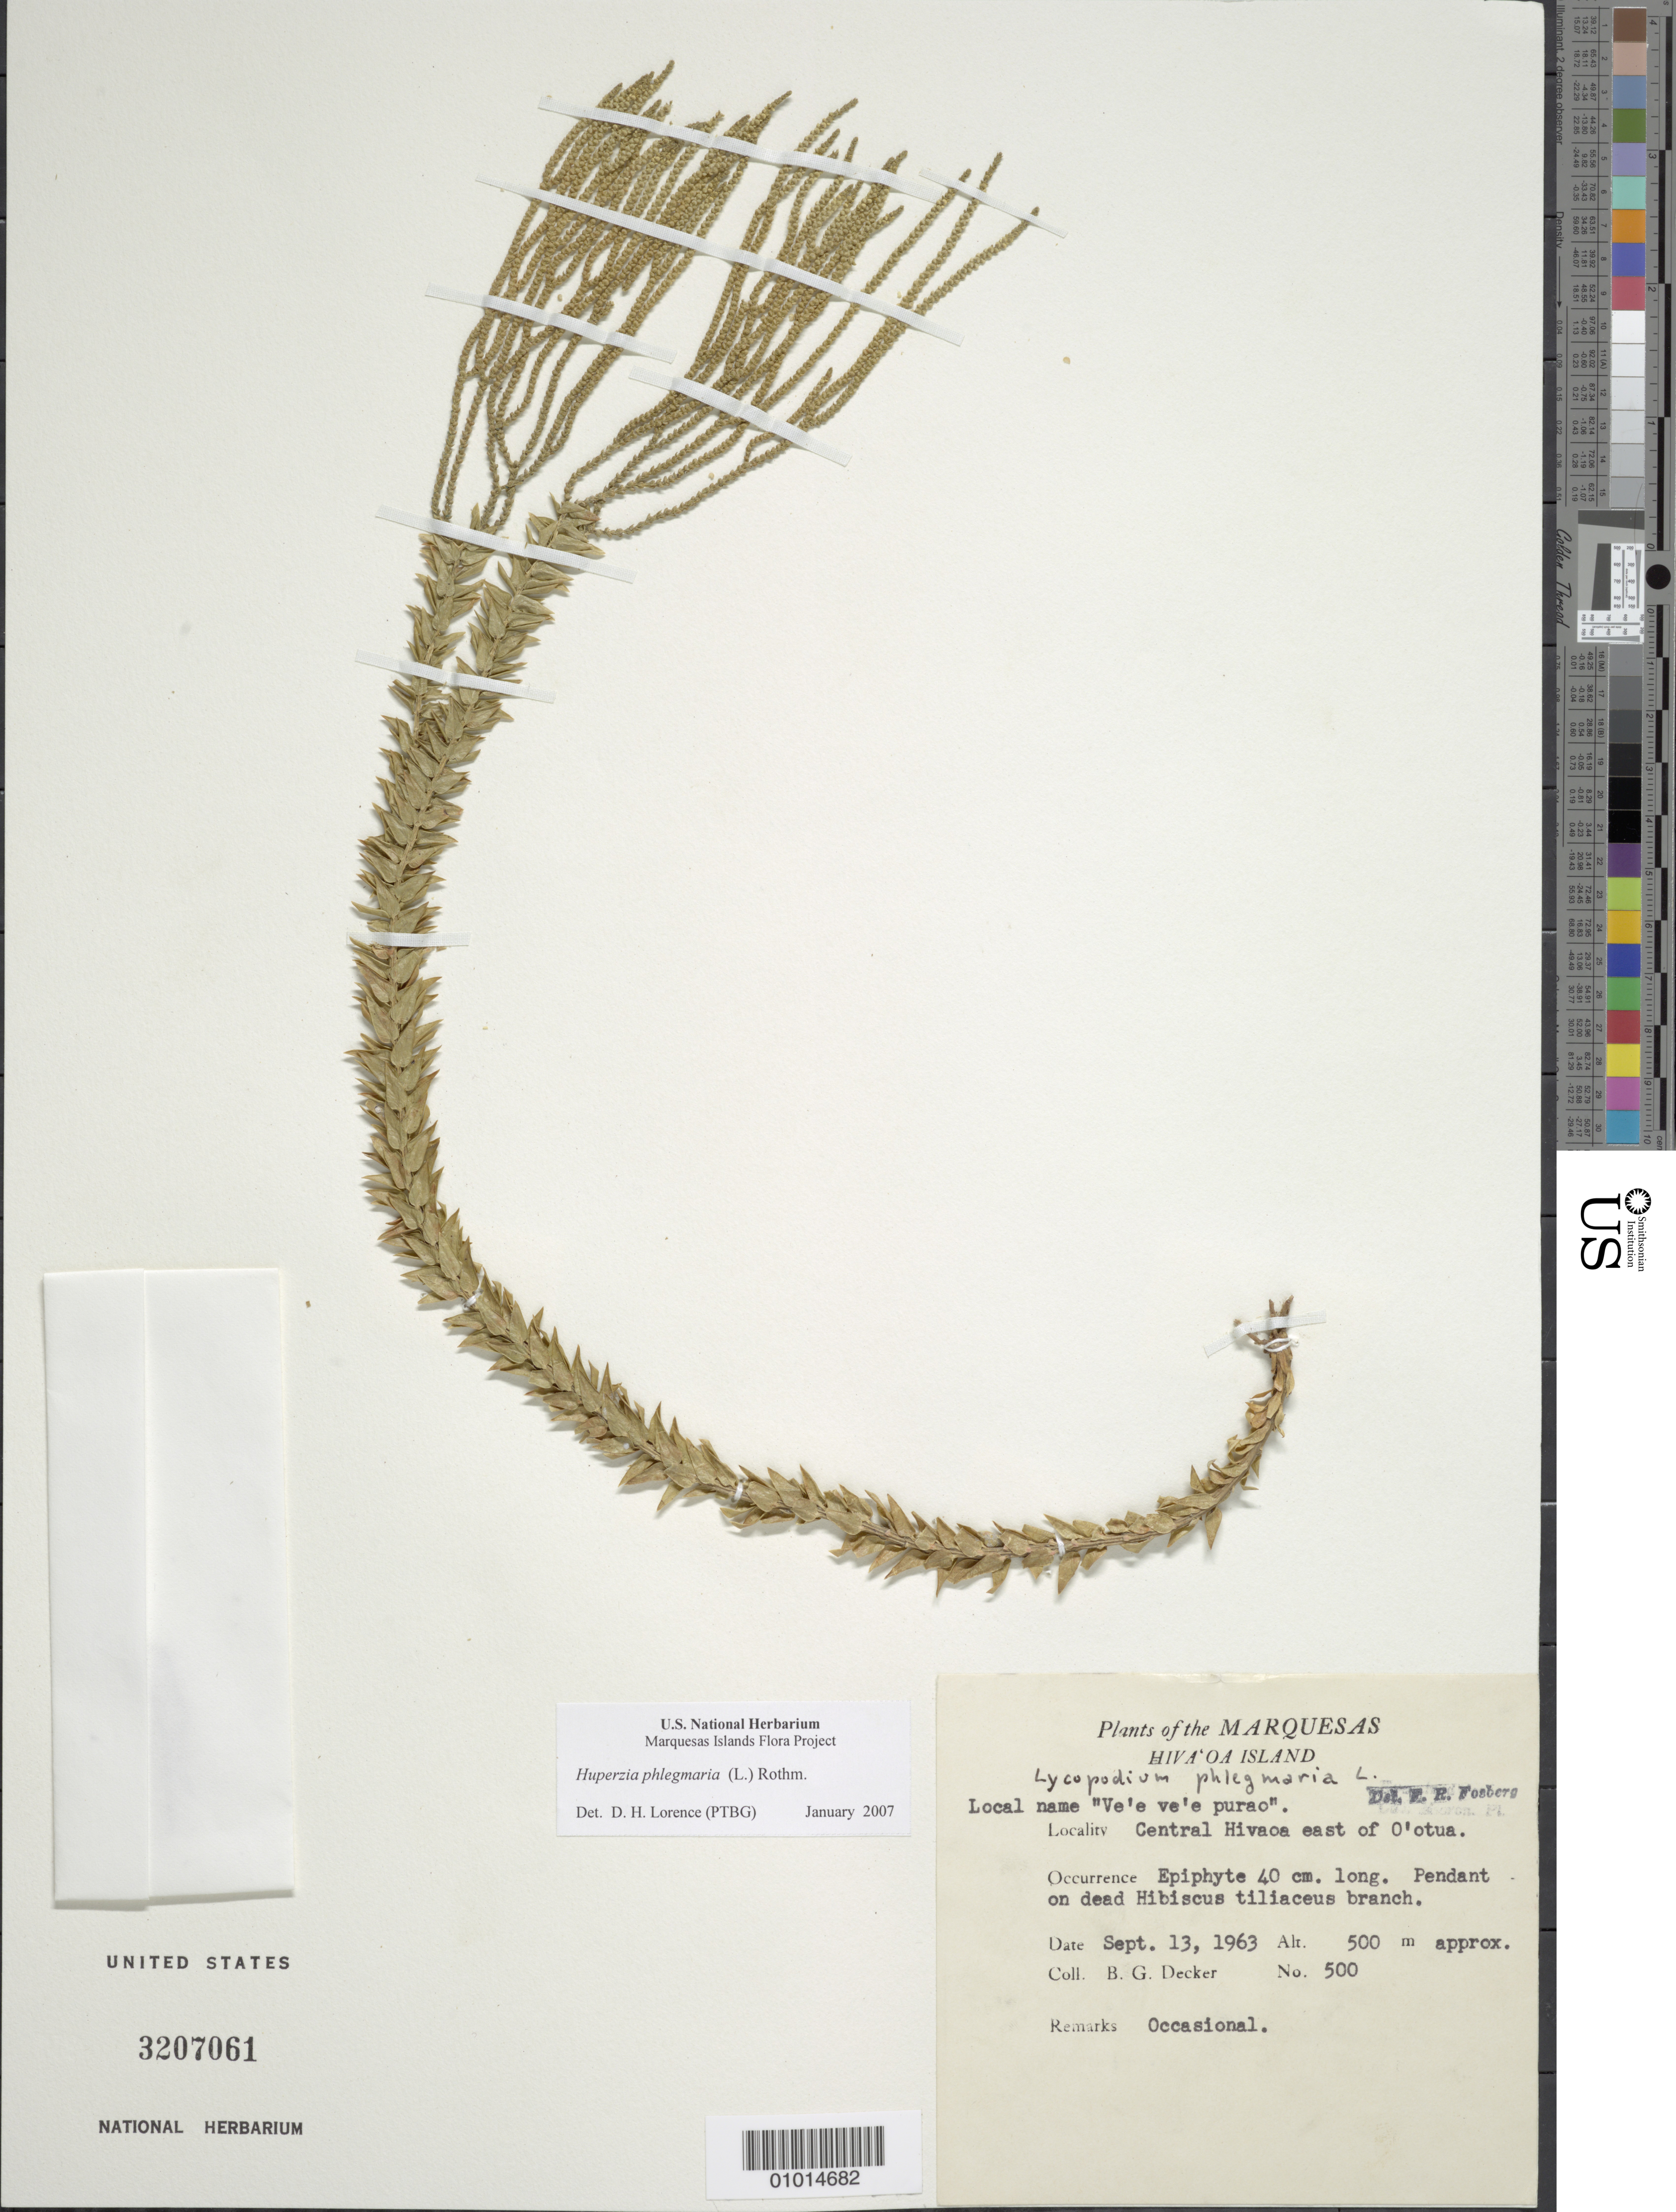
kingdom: Plantae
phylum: Tracheophyta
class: Lycopodiopsida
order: Lycopodiales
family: Lycopodiaceae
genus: Phlegmariurus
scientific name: Phlegmariurus australis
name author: (Willd.) A. R. Field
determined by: Wagner, W. L., (BOT), Smithsonian Institution - National Museum of Natural History (UNITED STATES)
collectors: B. G. Decker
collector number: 500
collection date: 1963-09-13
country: French Polynesia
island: Hiva Oa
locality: central Hiva Oa, E of Ootua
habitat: Pendant on dead Hibiscus tiliaceus branch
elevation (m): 500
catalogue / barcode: US 3207061